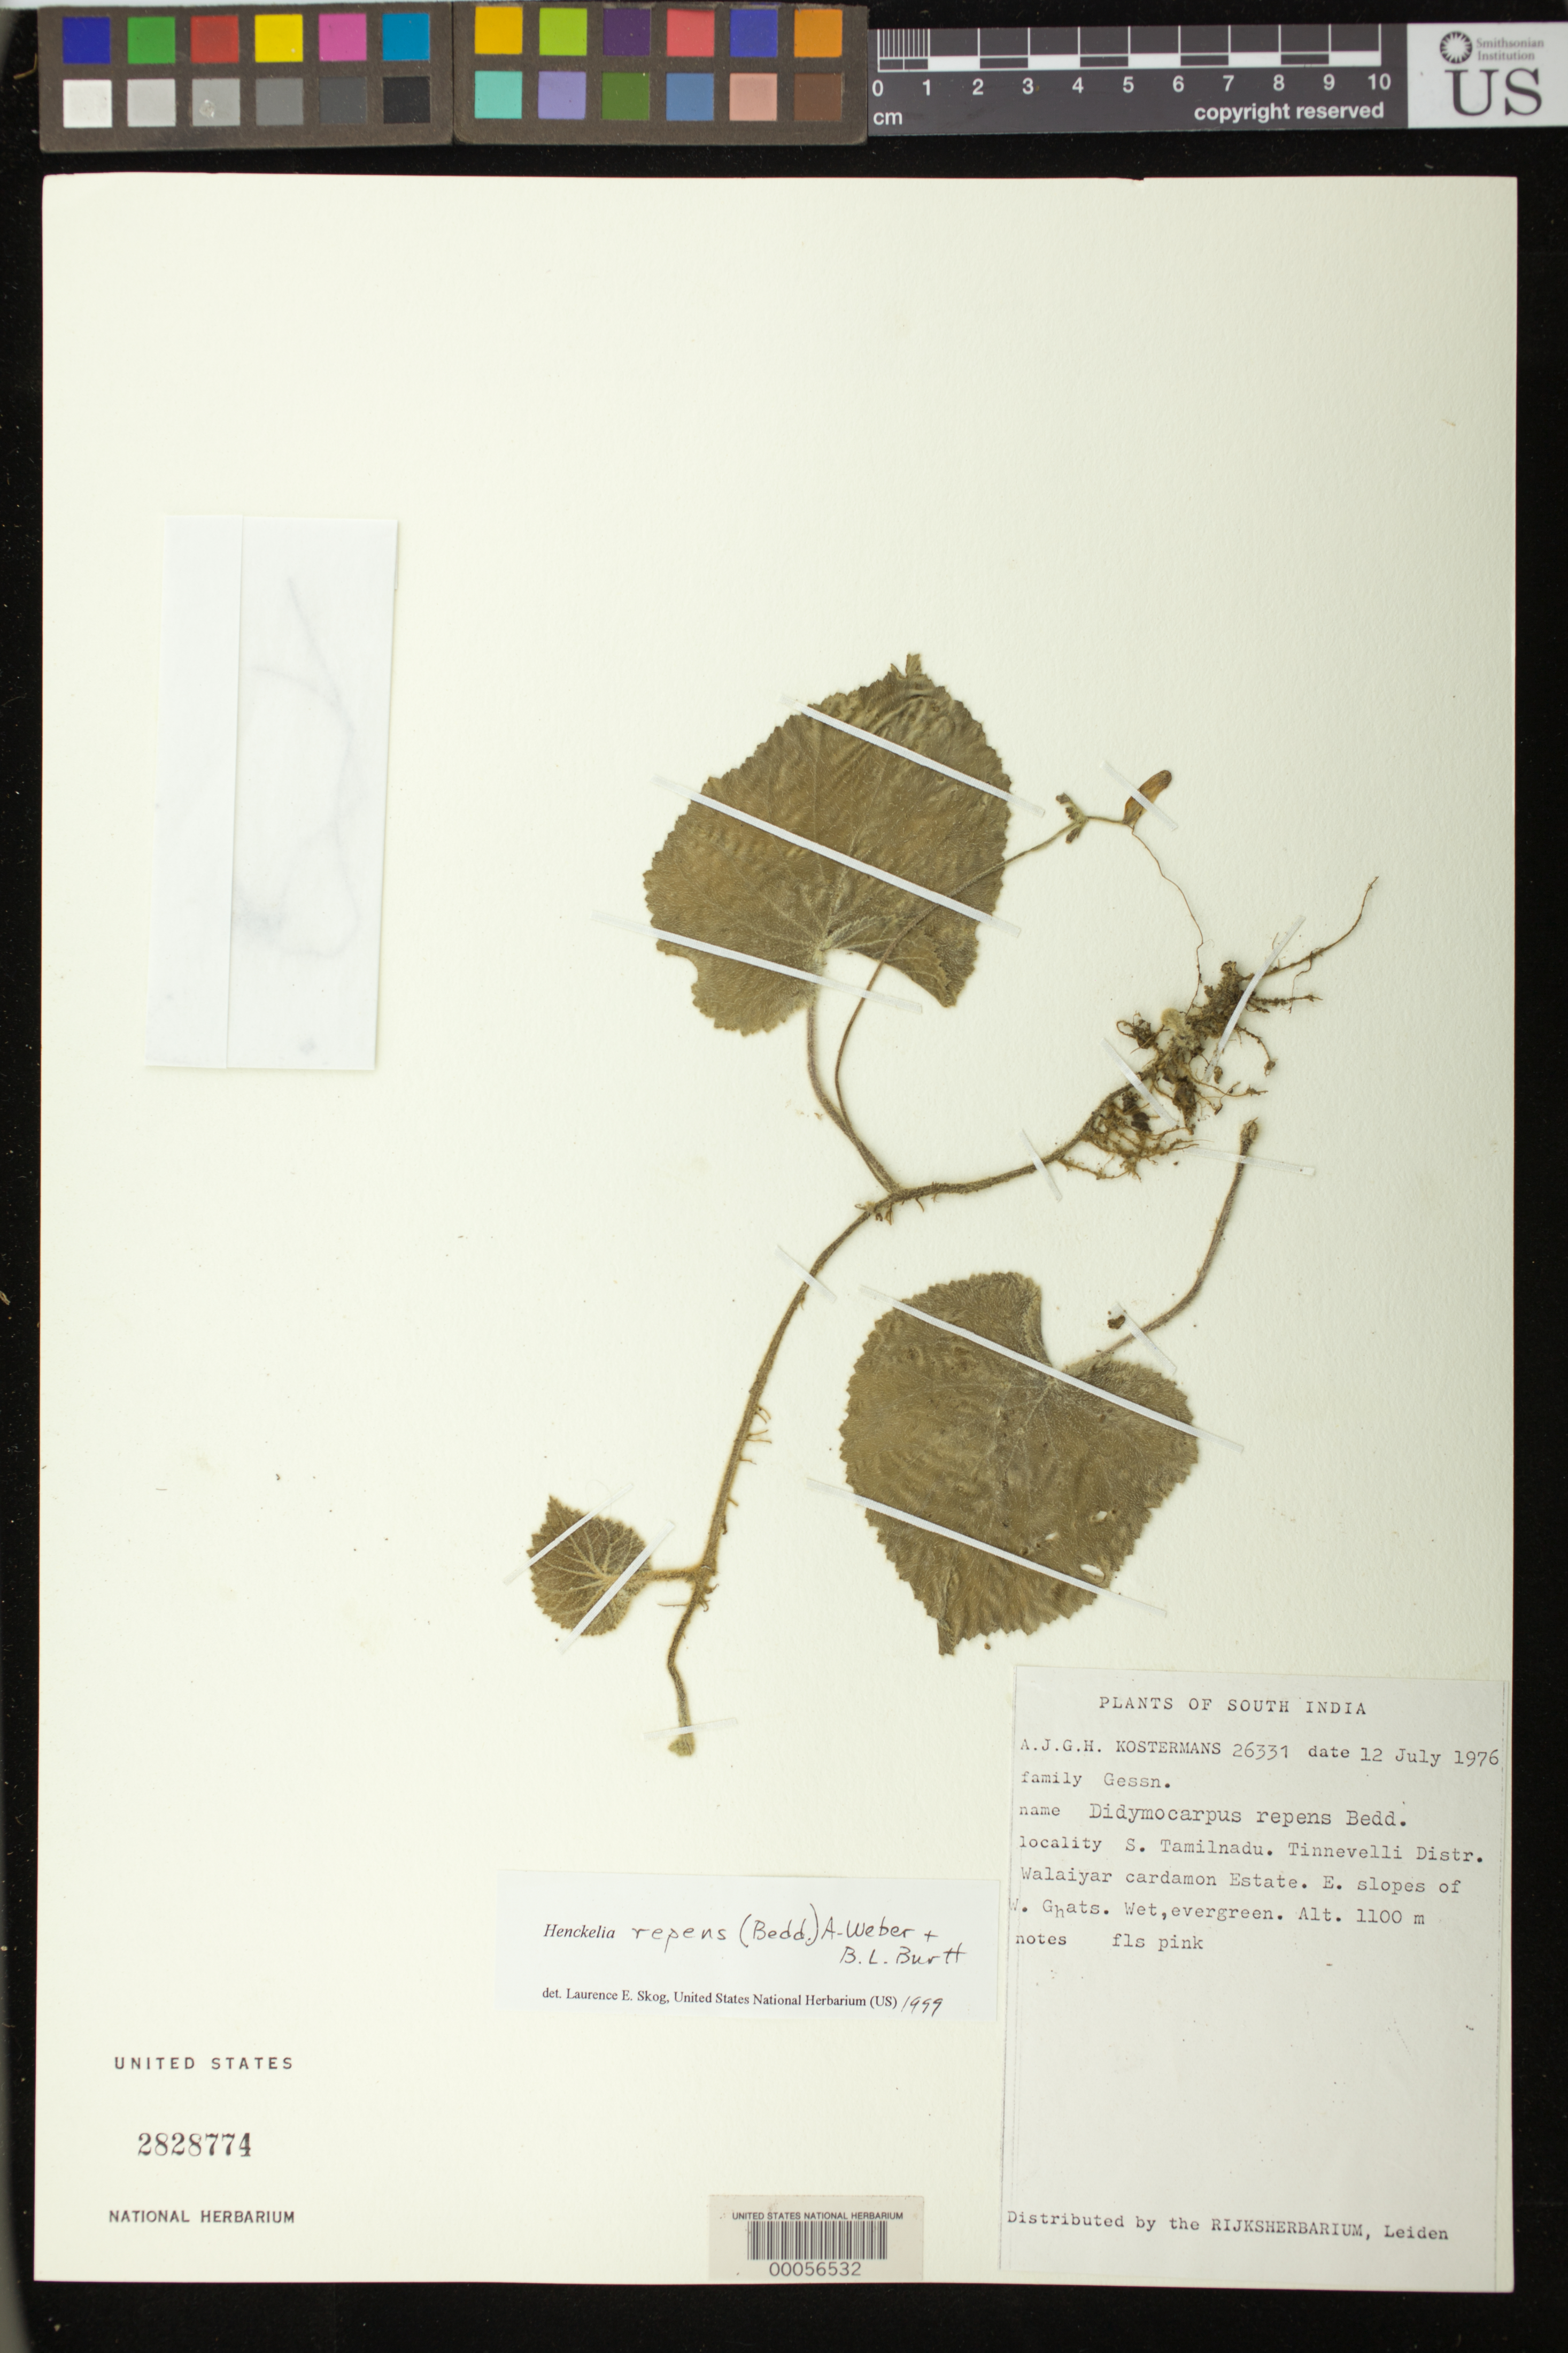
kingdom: Plantae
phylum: Tracheophyta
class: Magnoliopsida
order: Lamiales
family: Gesneriaceae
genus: Didymocarpus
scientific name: Didymocarpus repens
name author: Bedd.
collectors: A. J. G. Kostermans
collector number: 26331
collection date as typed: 12 Jul 1976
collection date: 1976-07-12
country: India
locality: Tinnevelli dist., S tamil nadu, e slopes w of ghats, walaiyar cardamon estate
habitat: Wet evergreen forest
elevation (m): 1100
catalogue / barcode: US 2828774